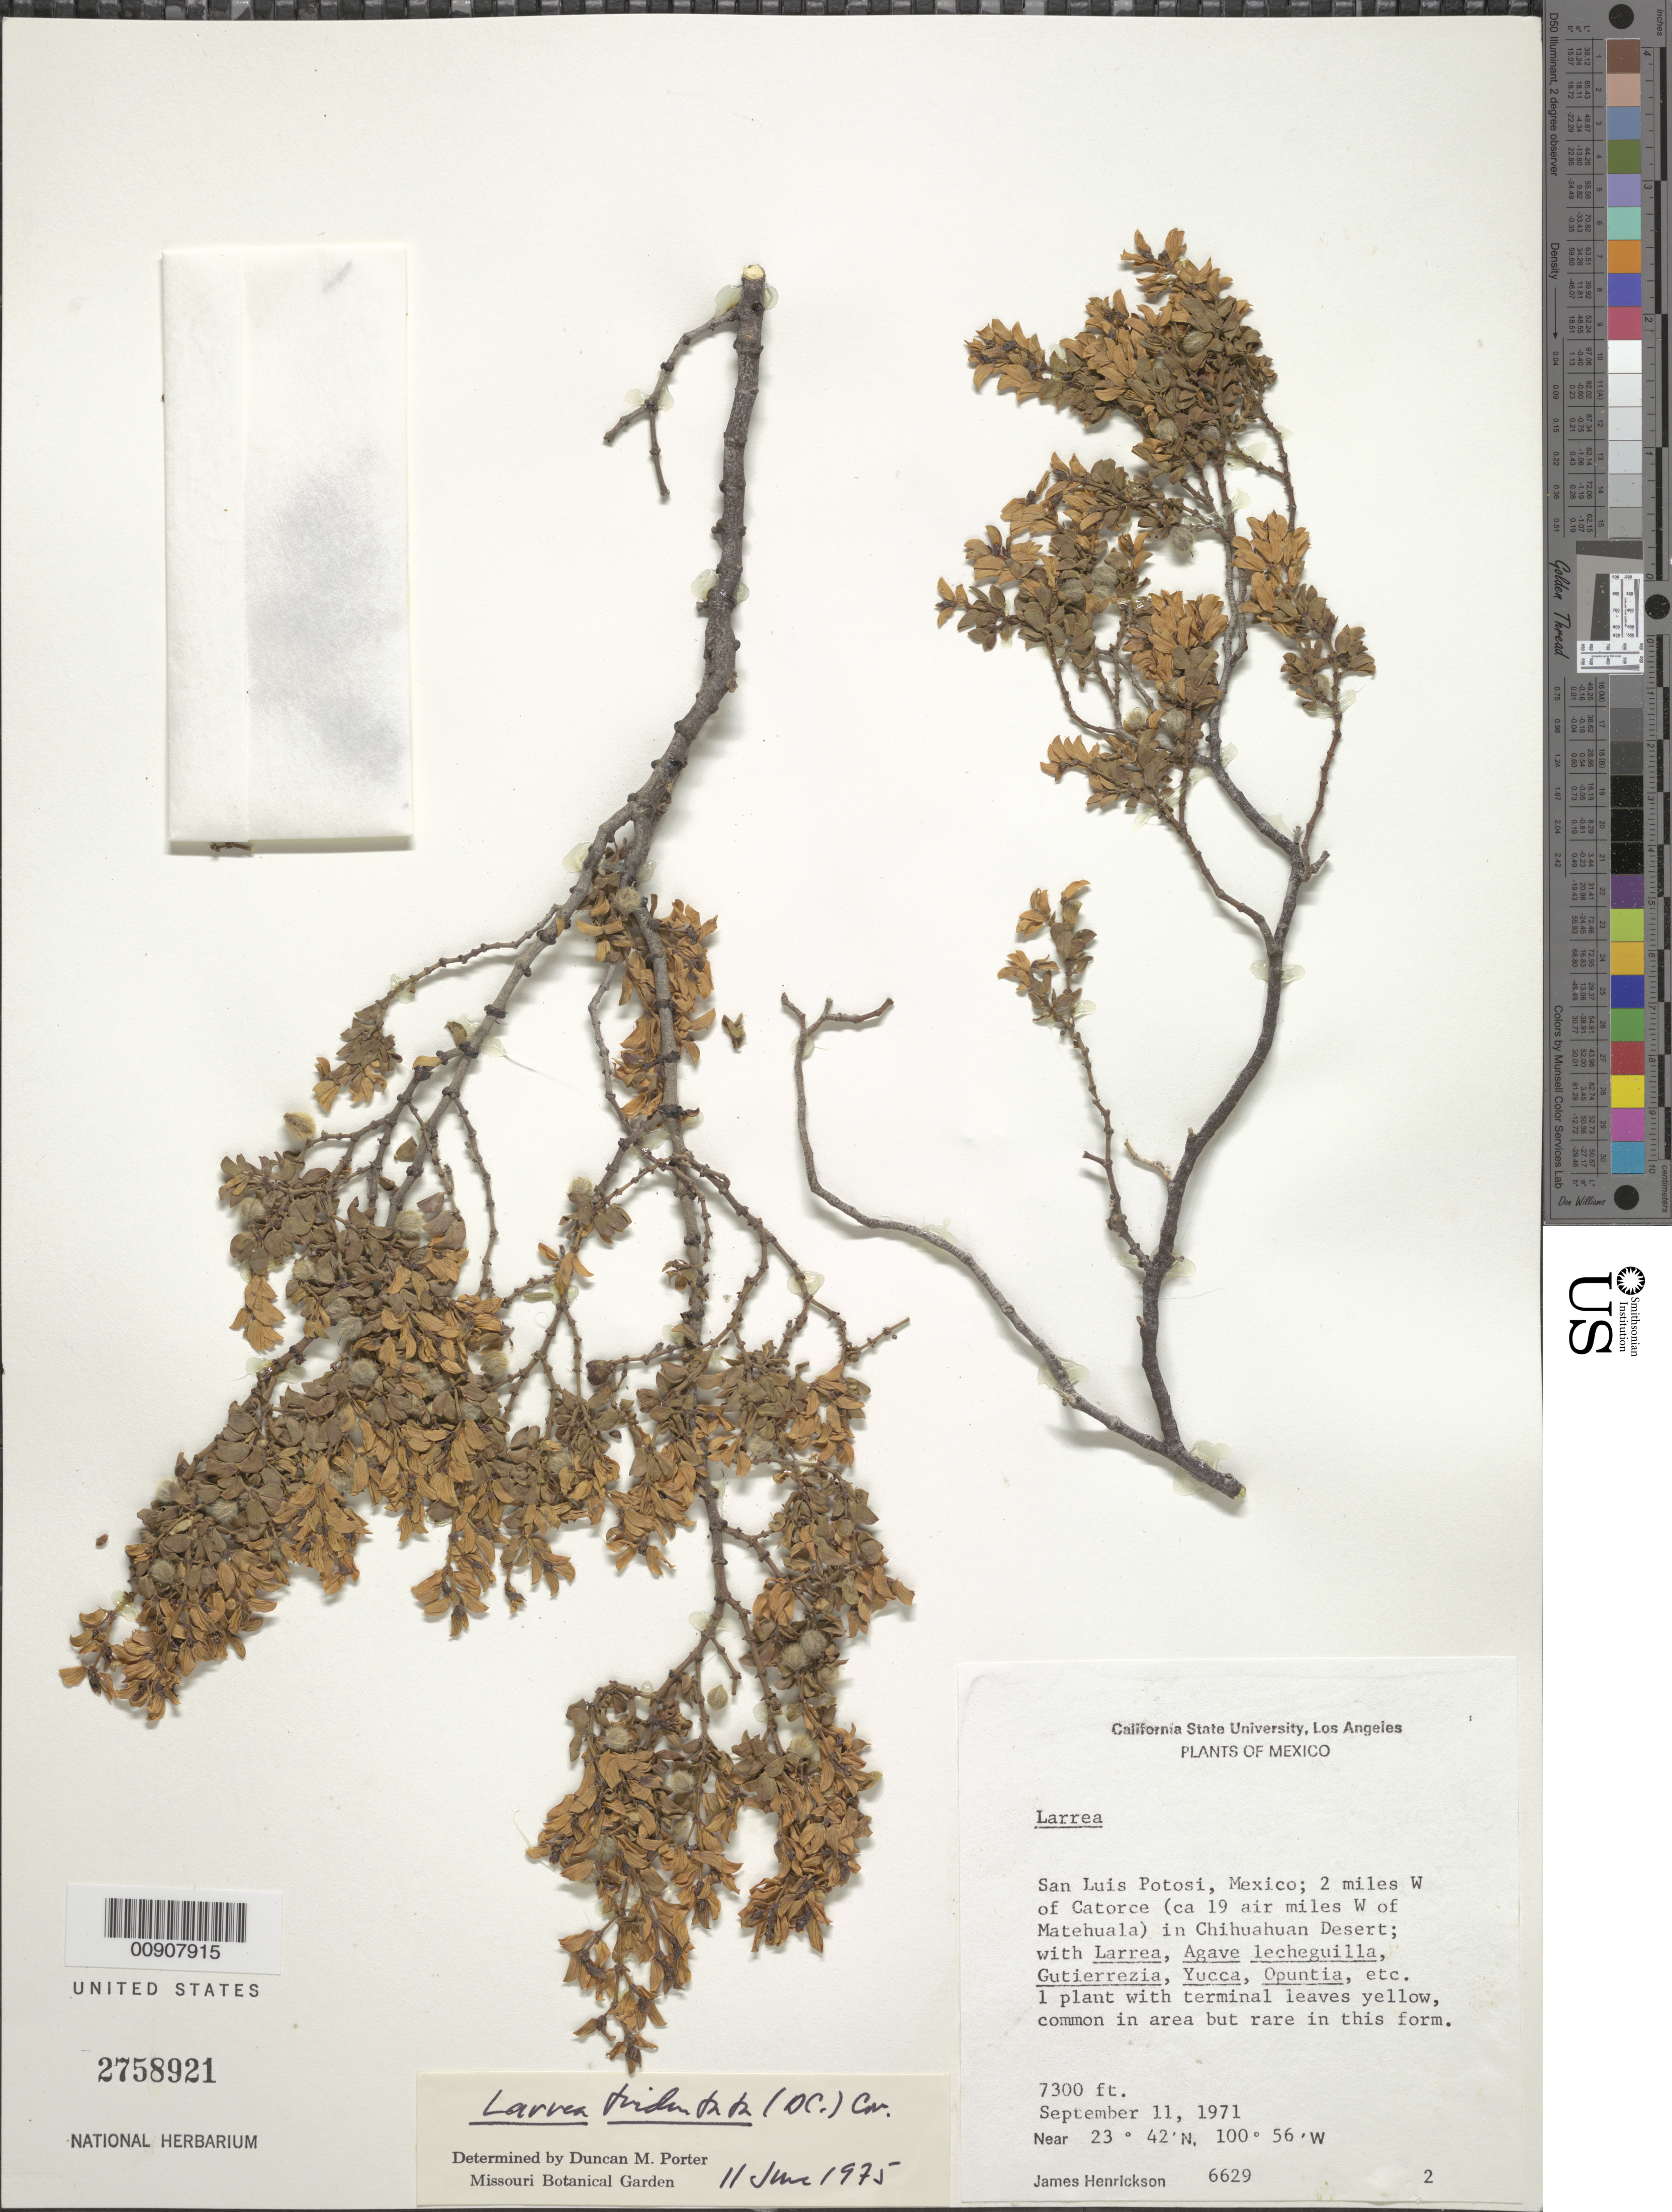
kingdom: Plantae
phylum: Tracheophyta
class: Magnoliopsida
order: Zygophyllales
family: Zygophyllaceae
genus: Larrea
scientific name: Larrea tridentata var. tridentata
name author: (Sessé & Moc. ex DC.) Coville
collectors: J. Henrickson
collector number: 6629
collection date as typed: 11 Sep 1971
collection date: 1971-09-11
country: Mexico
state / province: San Luis Potosí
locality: San Luis Potosí: 2 miles W of Catorce (ca. 19 air miles W of Matehuala) in Chihuahuan Desert.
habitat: In Chihuahuan Desert; with Larrea, Agave lecheguilla, Gutierrezia, Yucca, Opuntia, etc.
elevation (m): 2225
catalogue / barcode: US 2758921